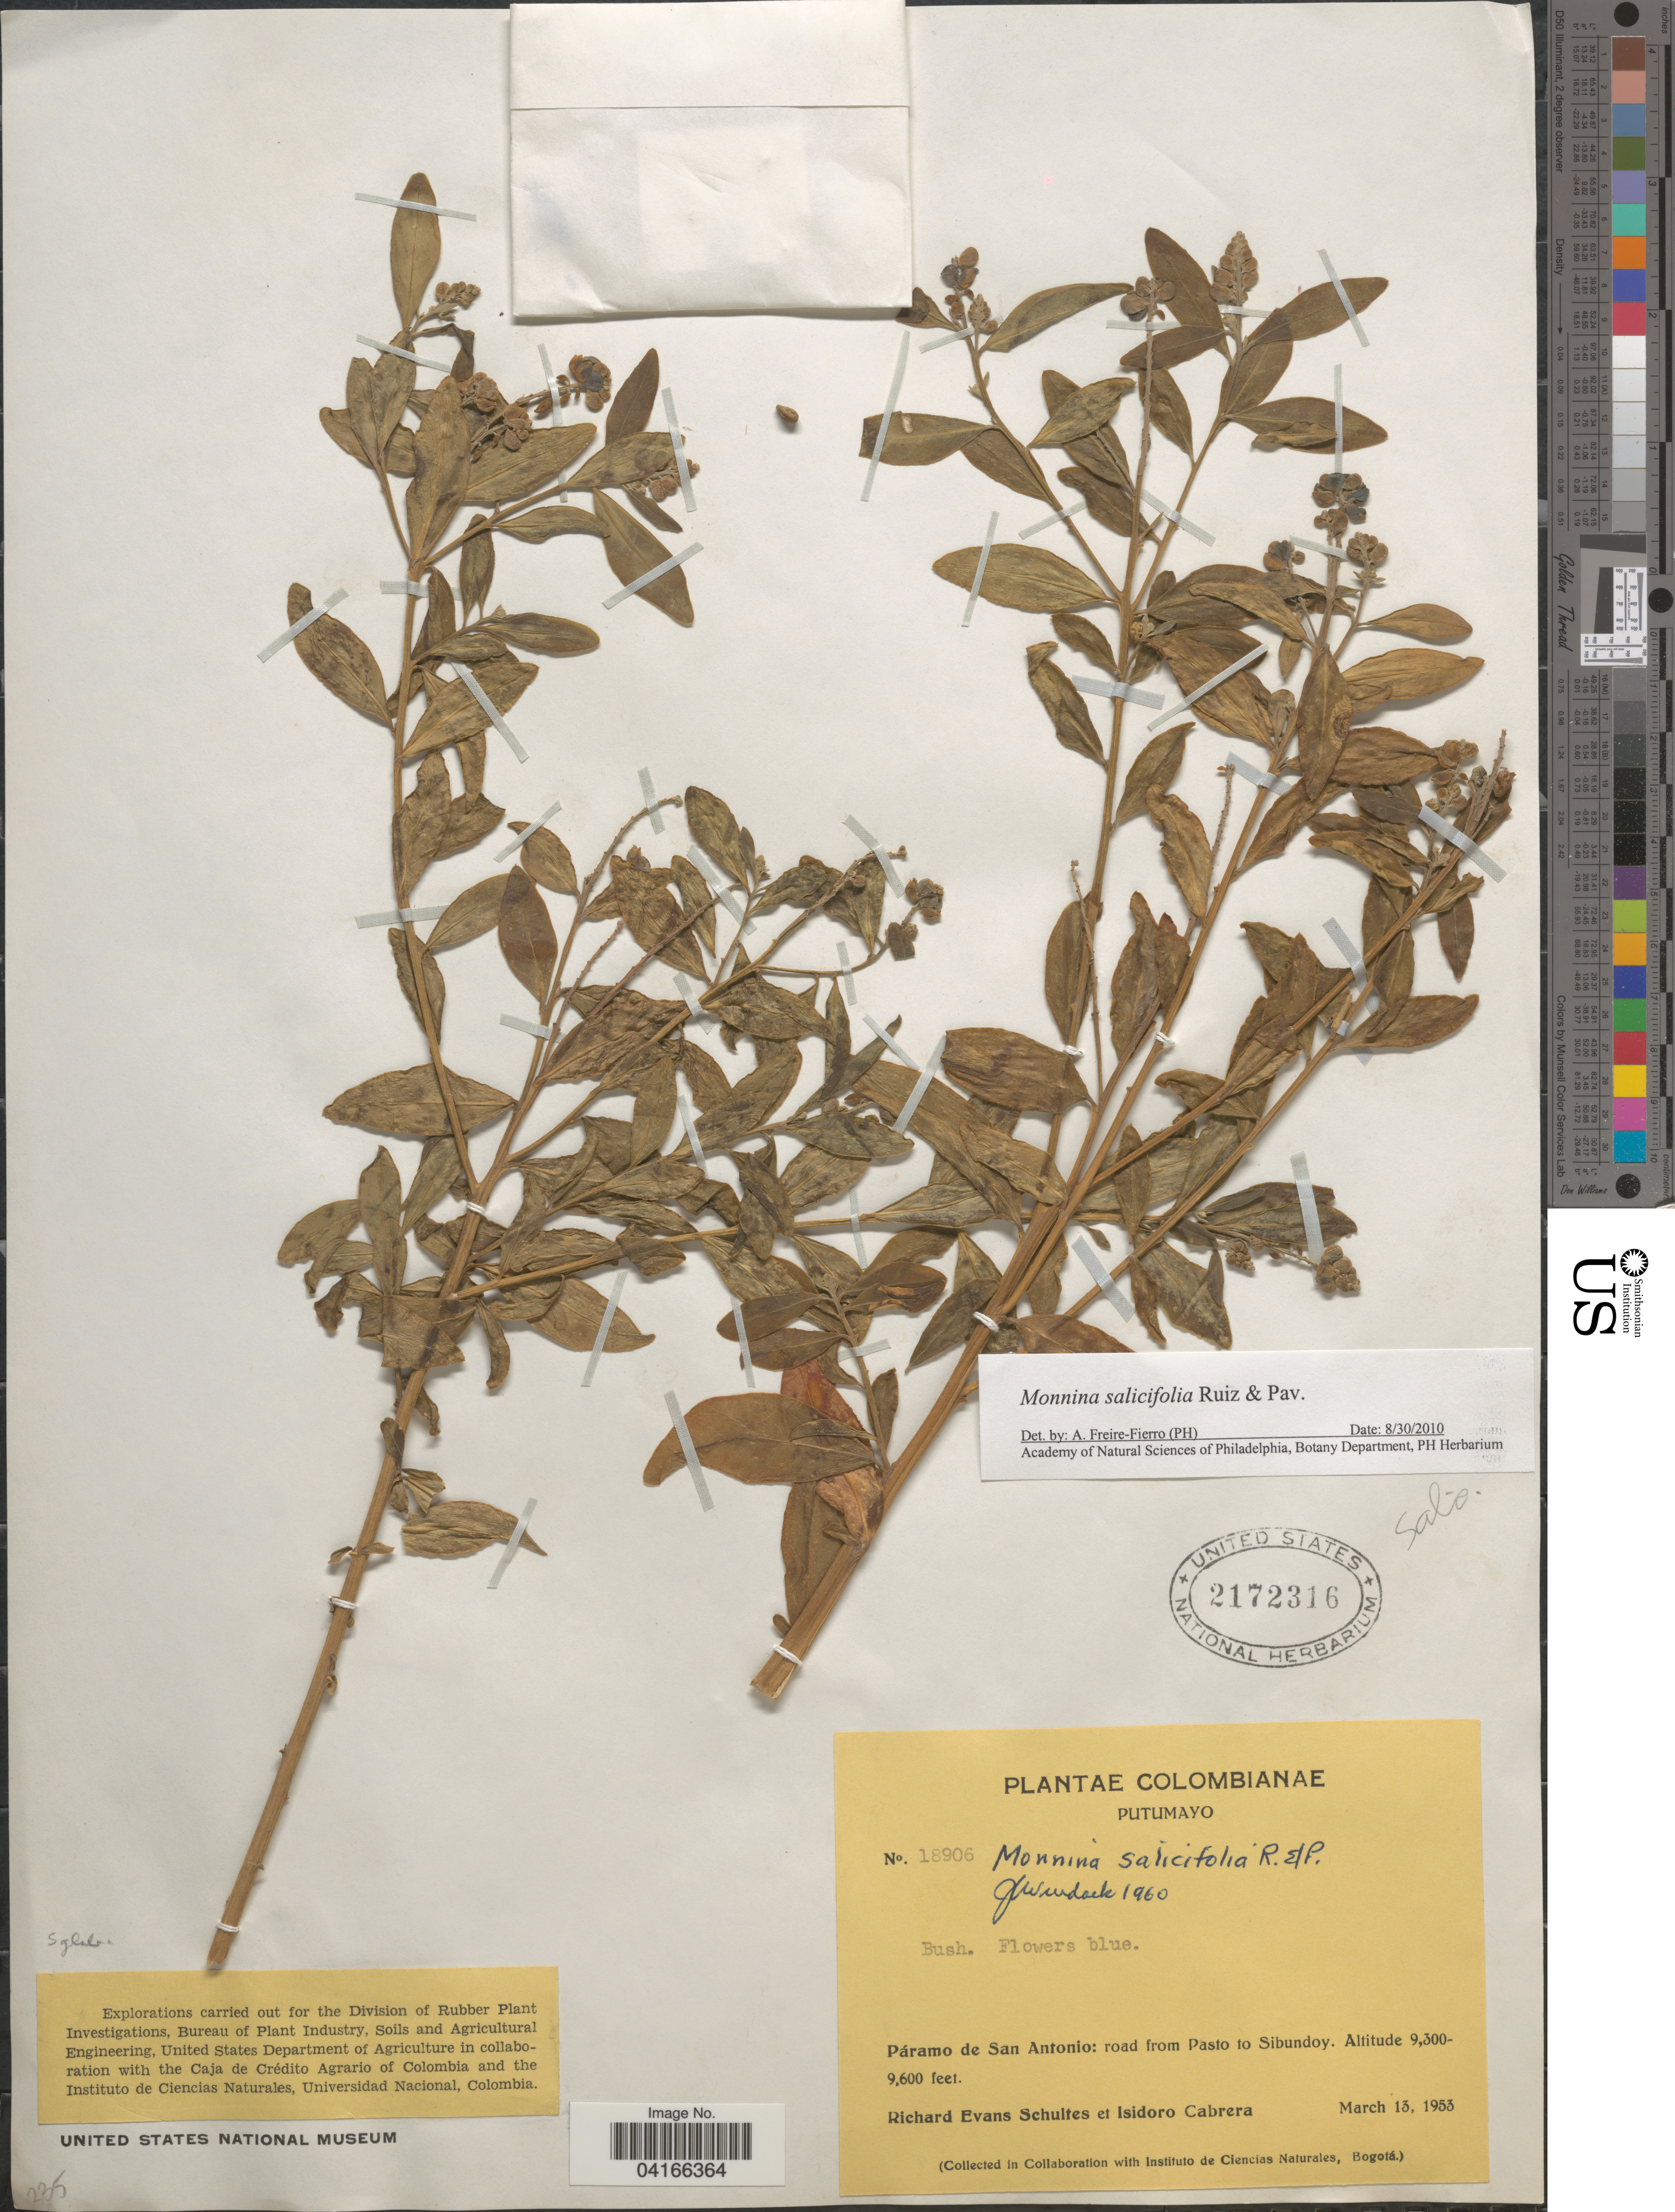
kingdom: Plantae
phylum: Tracheophyta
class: Magnoliopsida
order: Fabales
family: Polygalaceae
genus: Monnina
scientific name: Monnina salicifolia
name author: Ruiz & Pav.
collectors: R. E. Schultes & I. Cabrera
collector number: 18906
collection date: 1953-03-13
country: Colombia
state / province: Putumayo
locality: Colombianae. Páramo de San Antonio: road from Pasto to Sibundoy.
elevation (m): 2835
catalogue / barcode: US 2172316